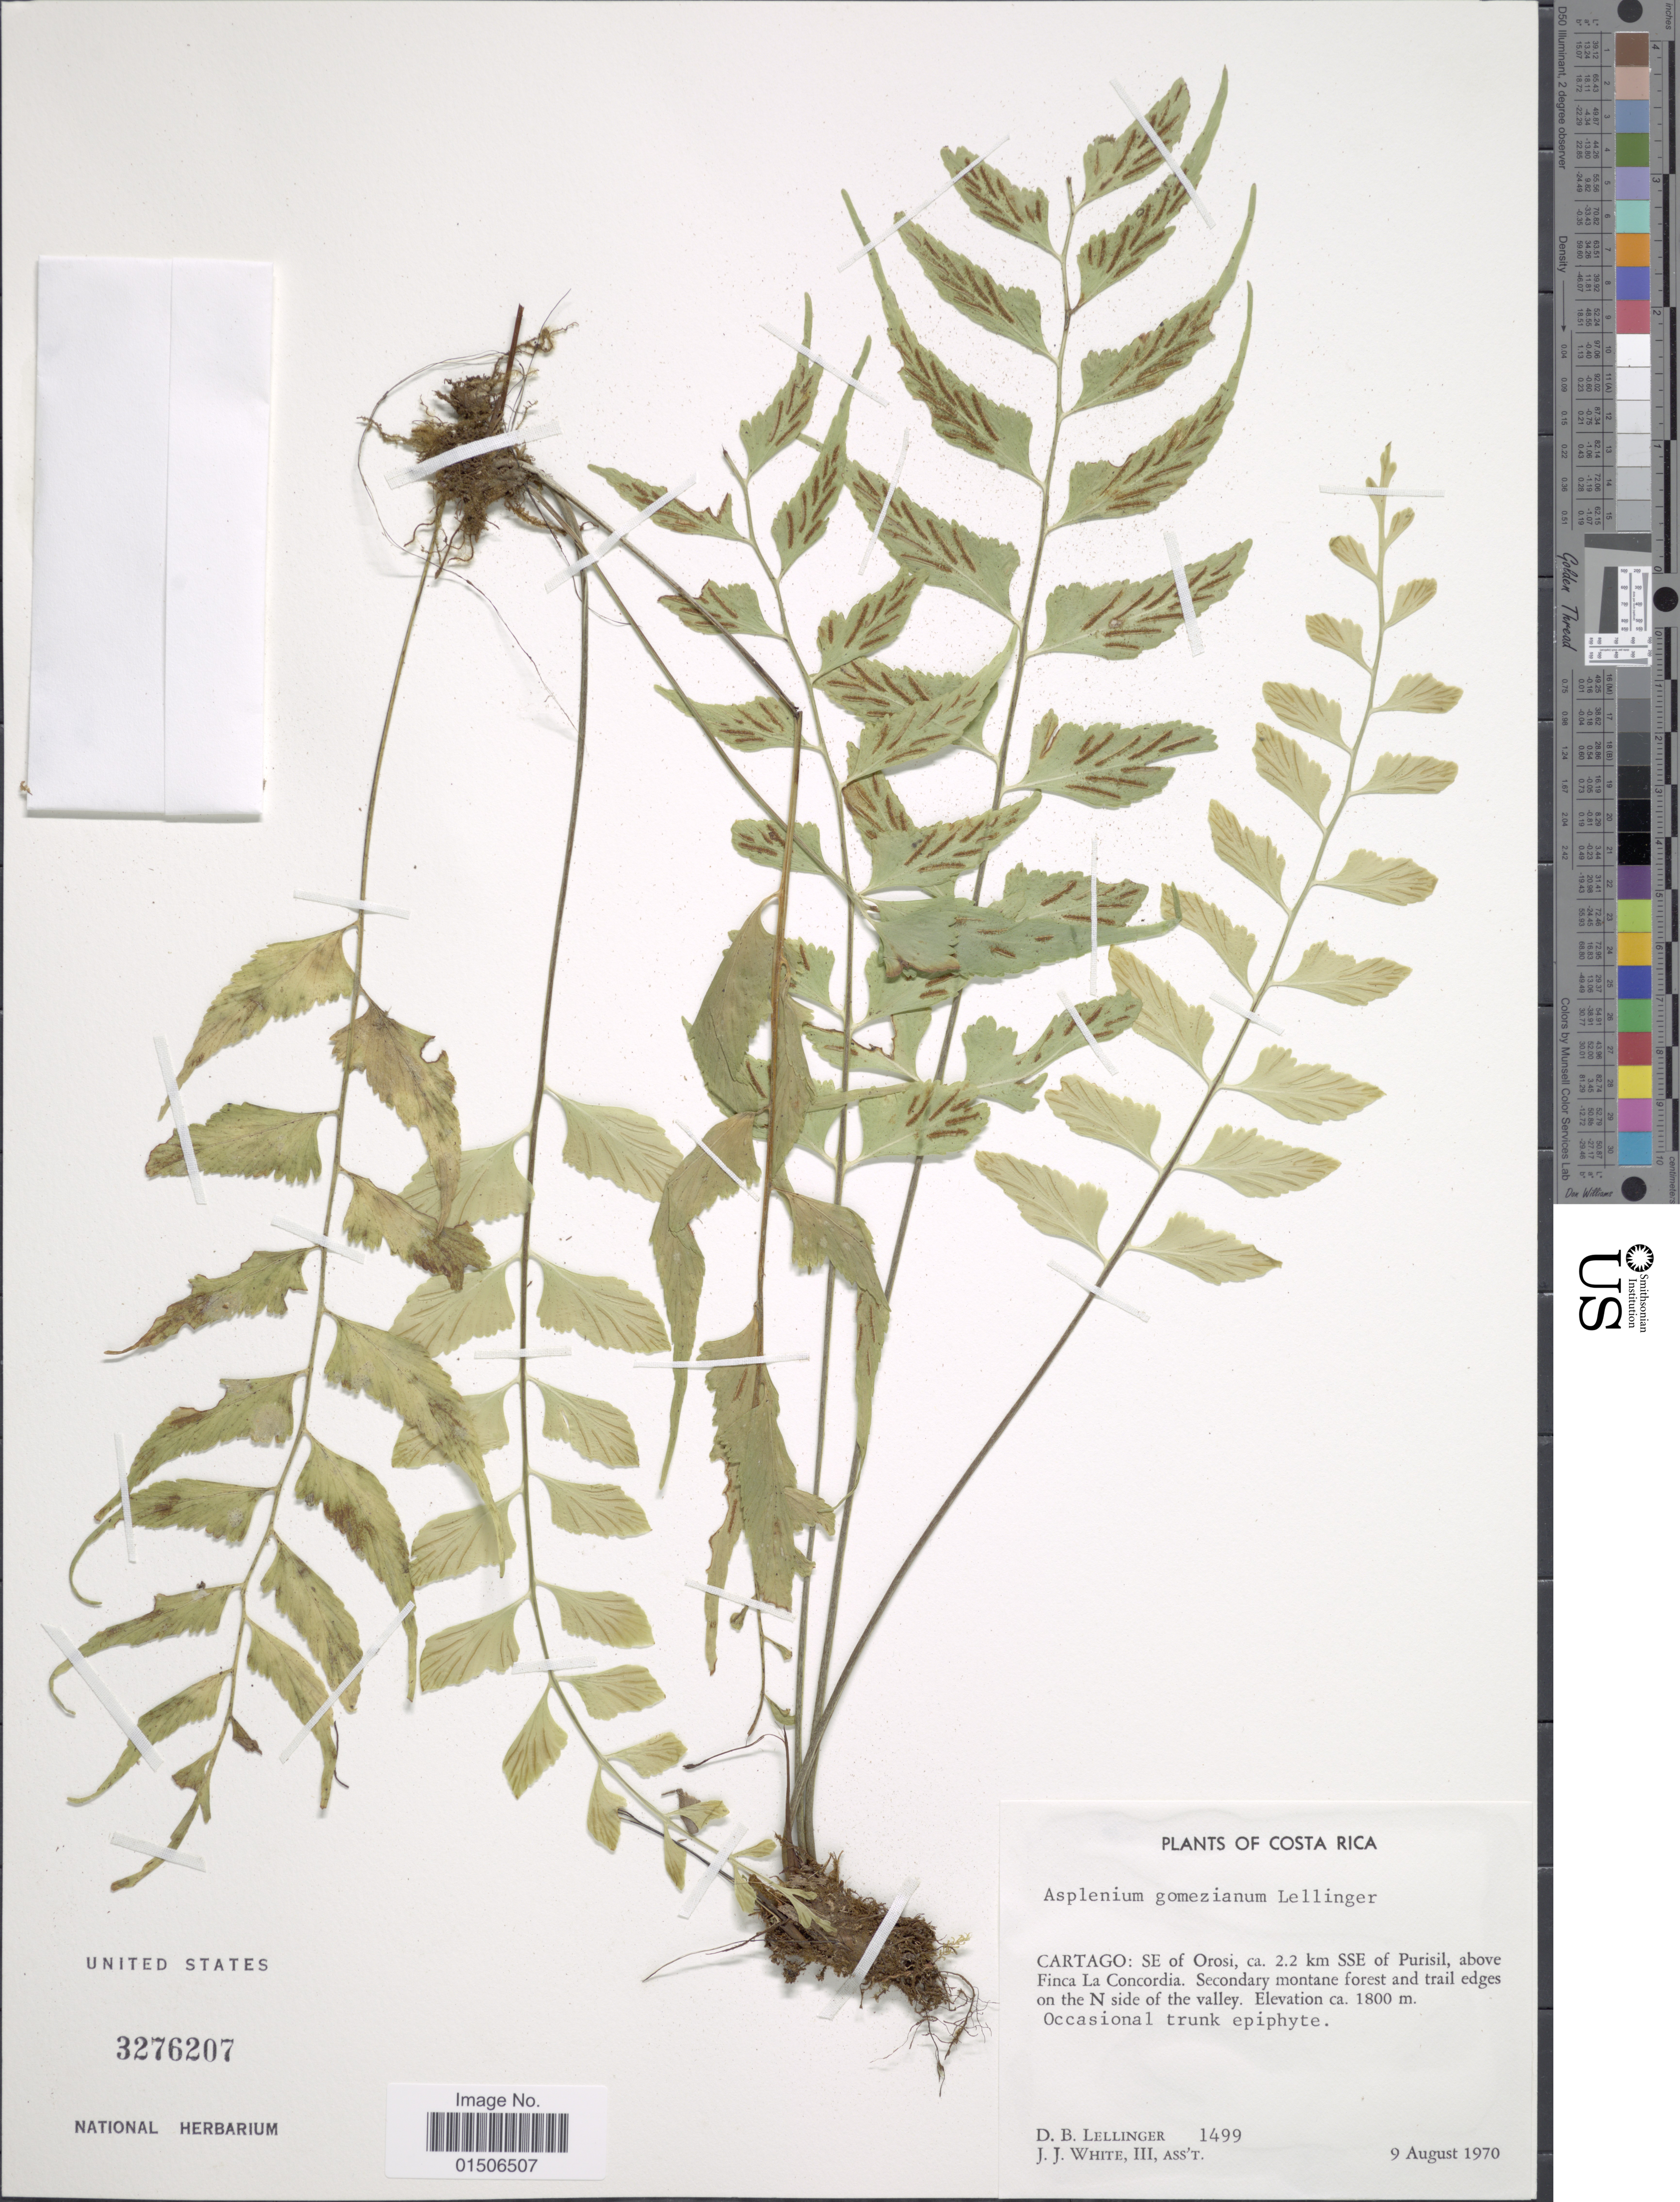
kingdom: Plantae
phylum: Tracheophyta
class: Polypodiopsida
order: Polypodiales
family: Aspleniaceae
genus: Asplenium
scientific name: Asplenium gomezianum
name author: Lellinger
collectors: D. B. Lellinger & J. J. White III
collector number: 1499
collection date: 1970-08-09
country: Costa Rica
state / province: Cartago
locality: SE. of Orosi, ca. 2.2 km SSE of Purisil, above Finca La Corcordia. Secondary montane forest and trail edges on the N side of the valley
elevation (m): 1800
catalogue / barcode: US 3276207